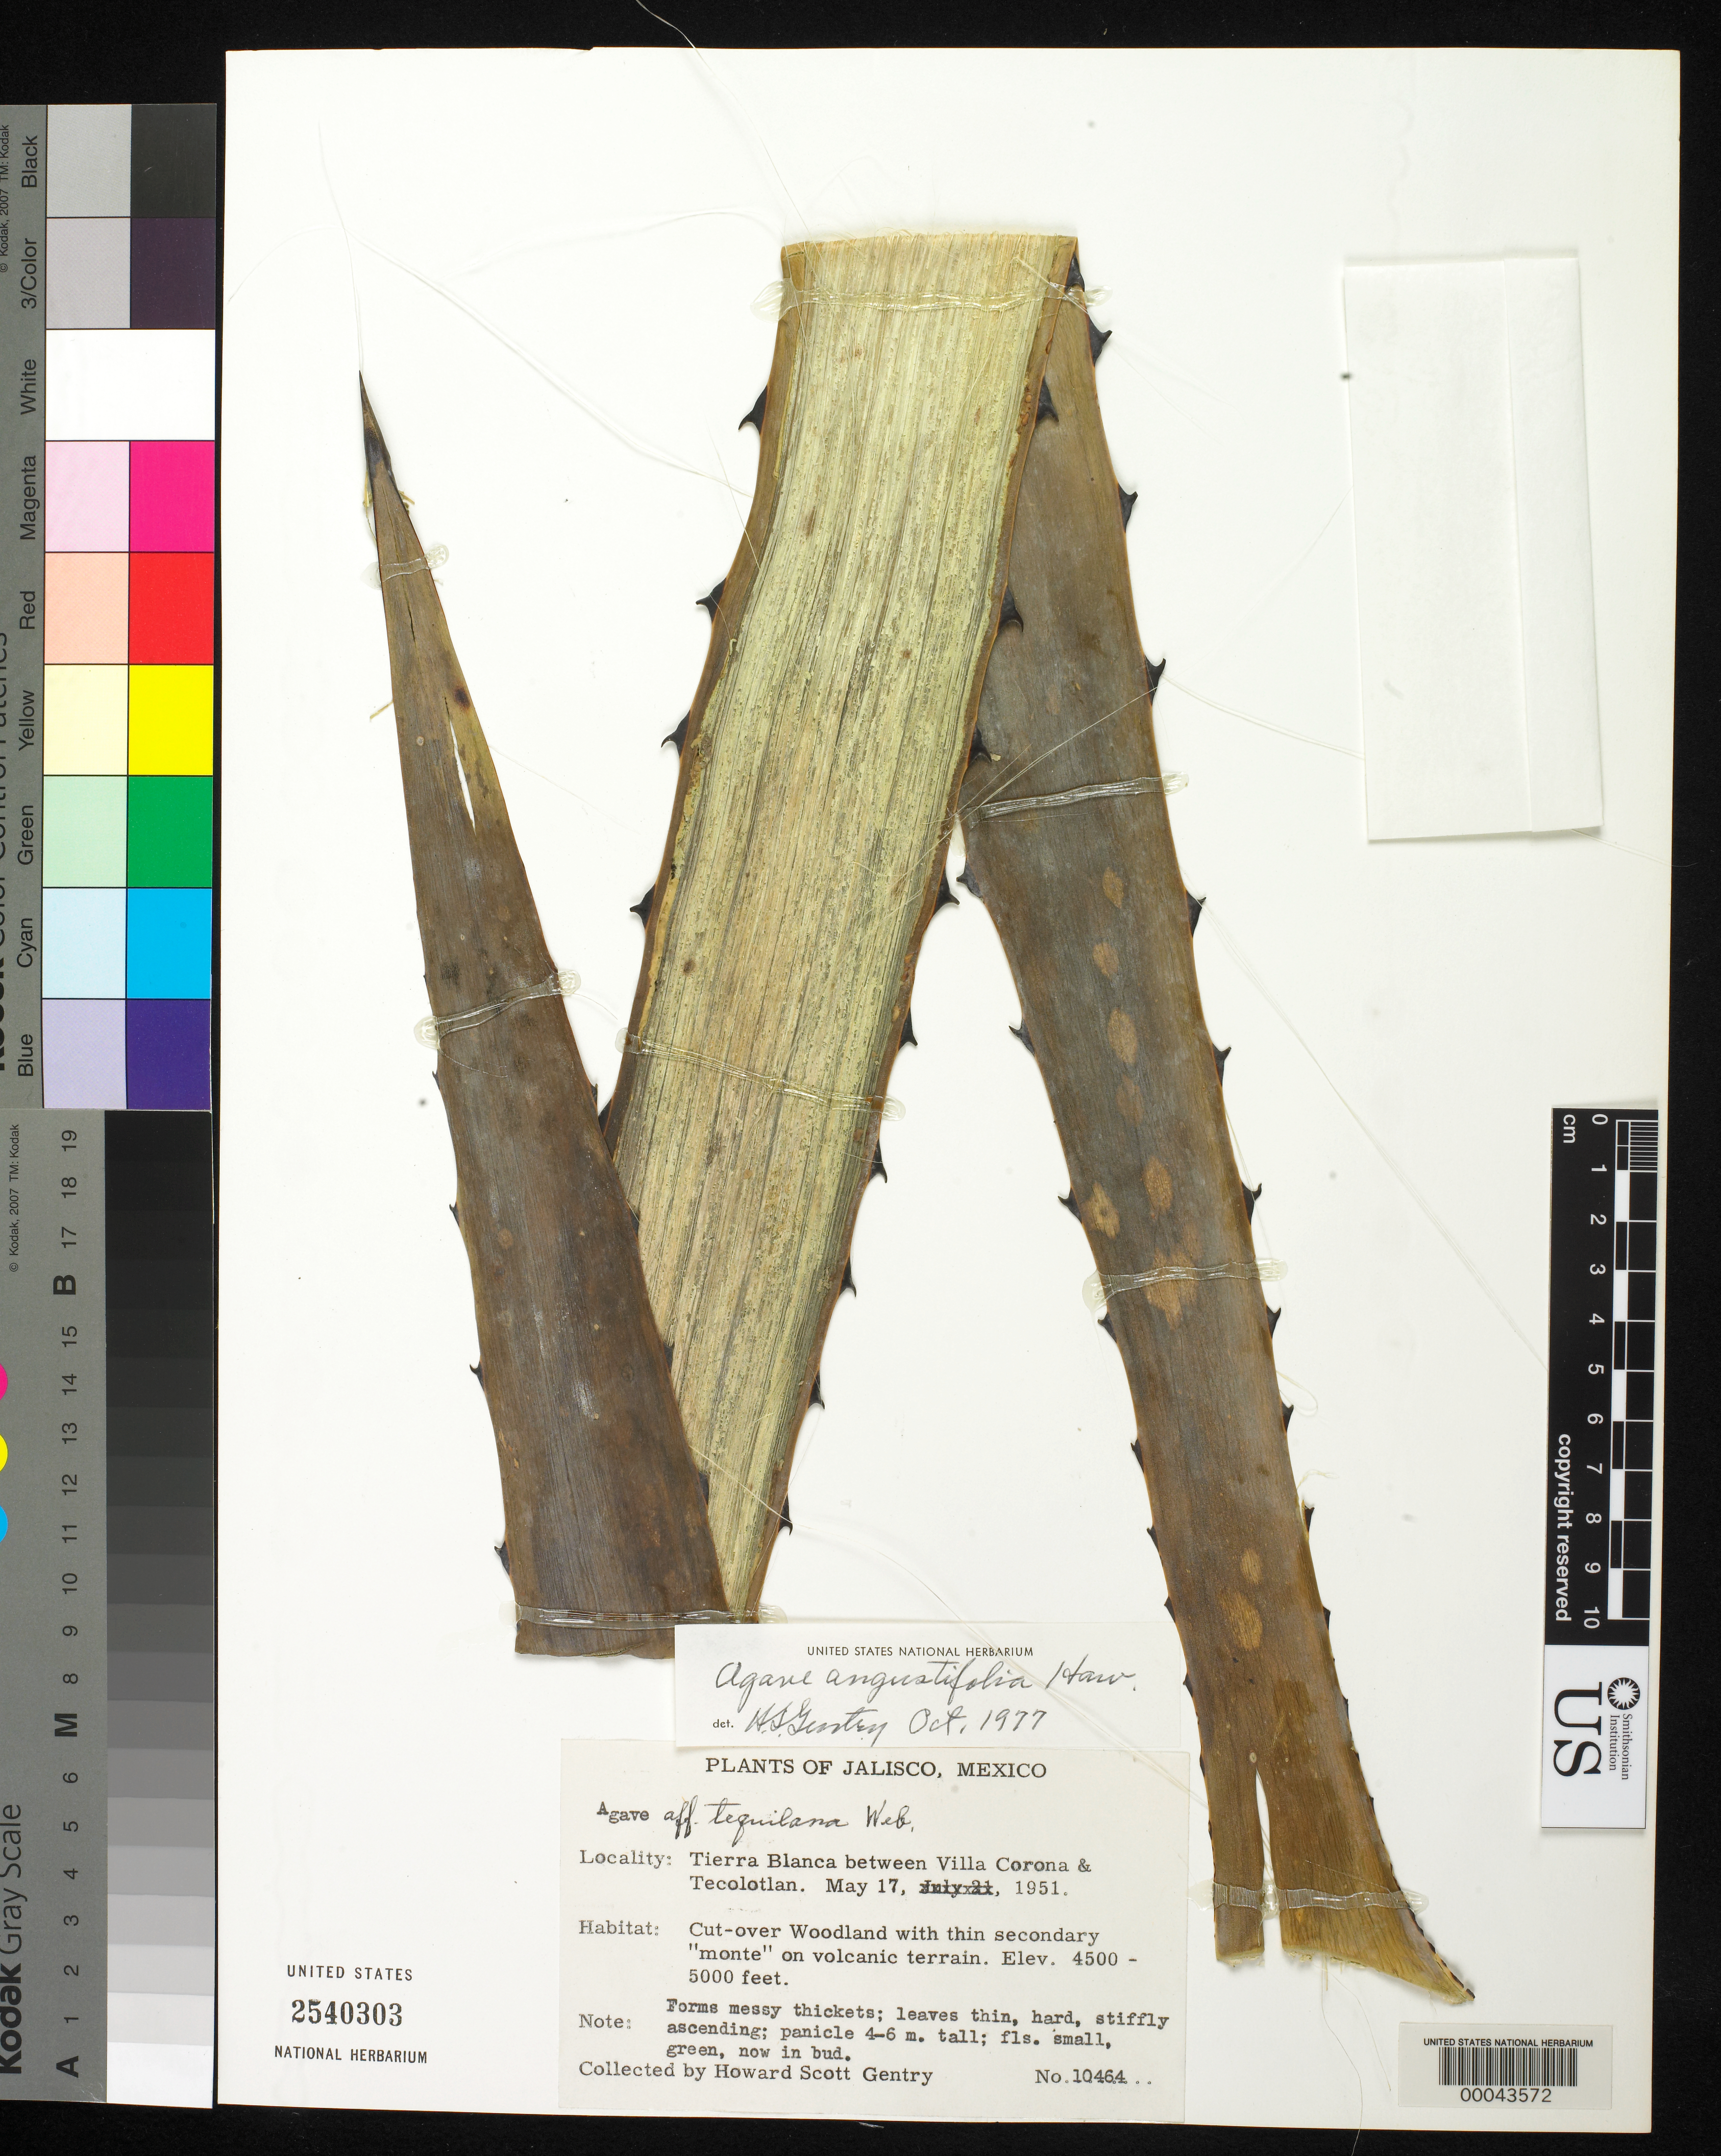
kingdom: Plantae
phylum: Tracheophyta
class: Liliopsida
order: Asparagales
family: Asparagaceae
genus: Agave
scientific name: Agave angustifolia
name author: Haw.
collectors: H. S. Gentry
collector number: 10464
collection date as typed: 17 May 1951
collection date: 1951-05-17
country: Mexico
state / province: Jalisco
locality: Tierra Blanca between Villa Corona and Tecolotlan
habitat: Cut over woodland w/thin secondary "monte" on volcanic terrain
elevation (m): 1372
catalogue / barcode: US 2540303